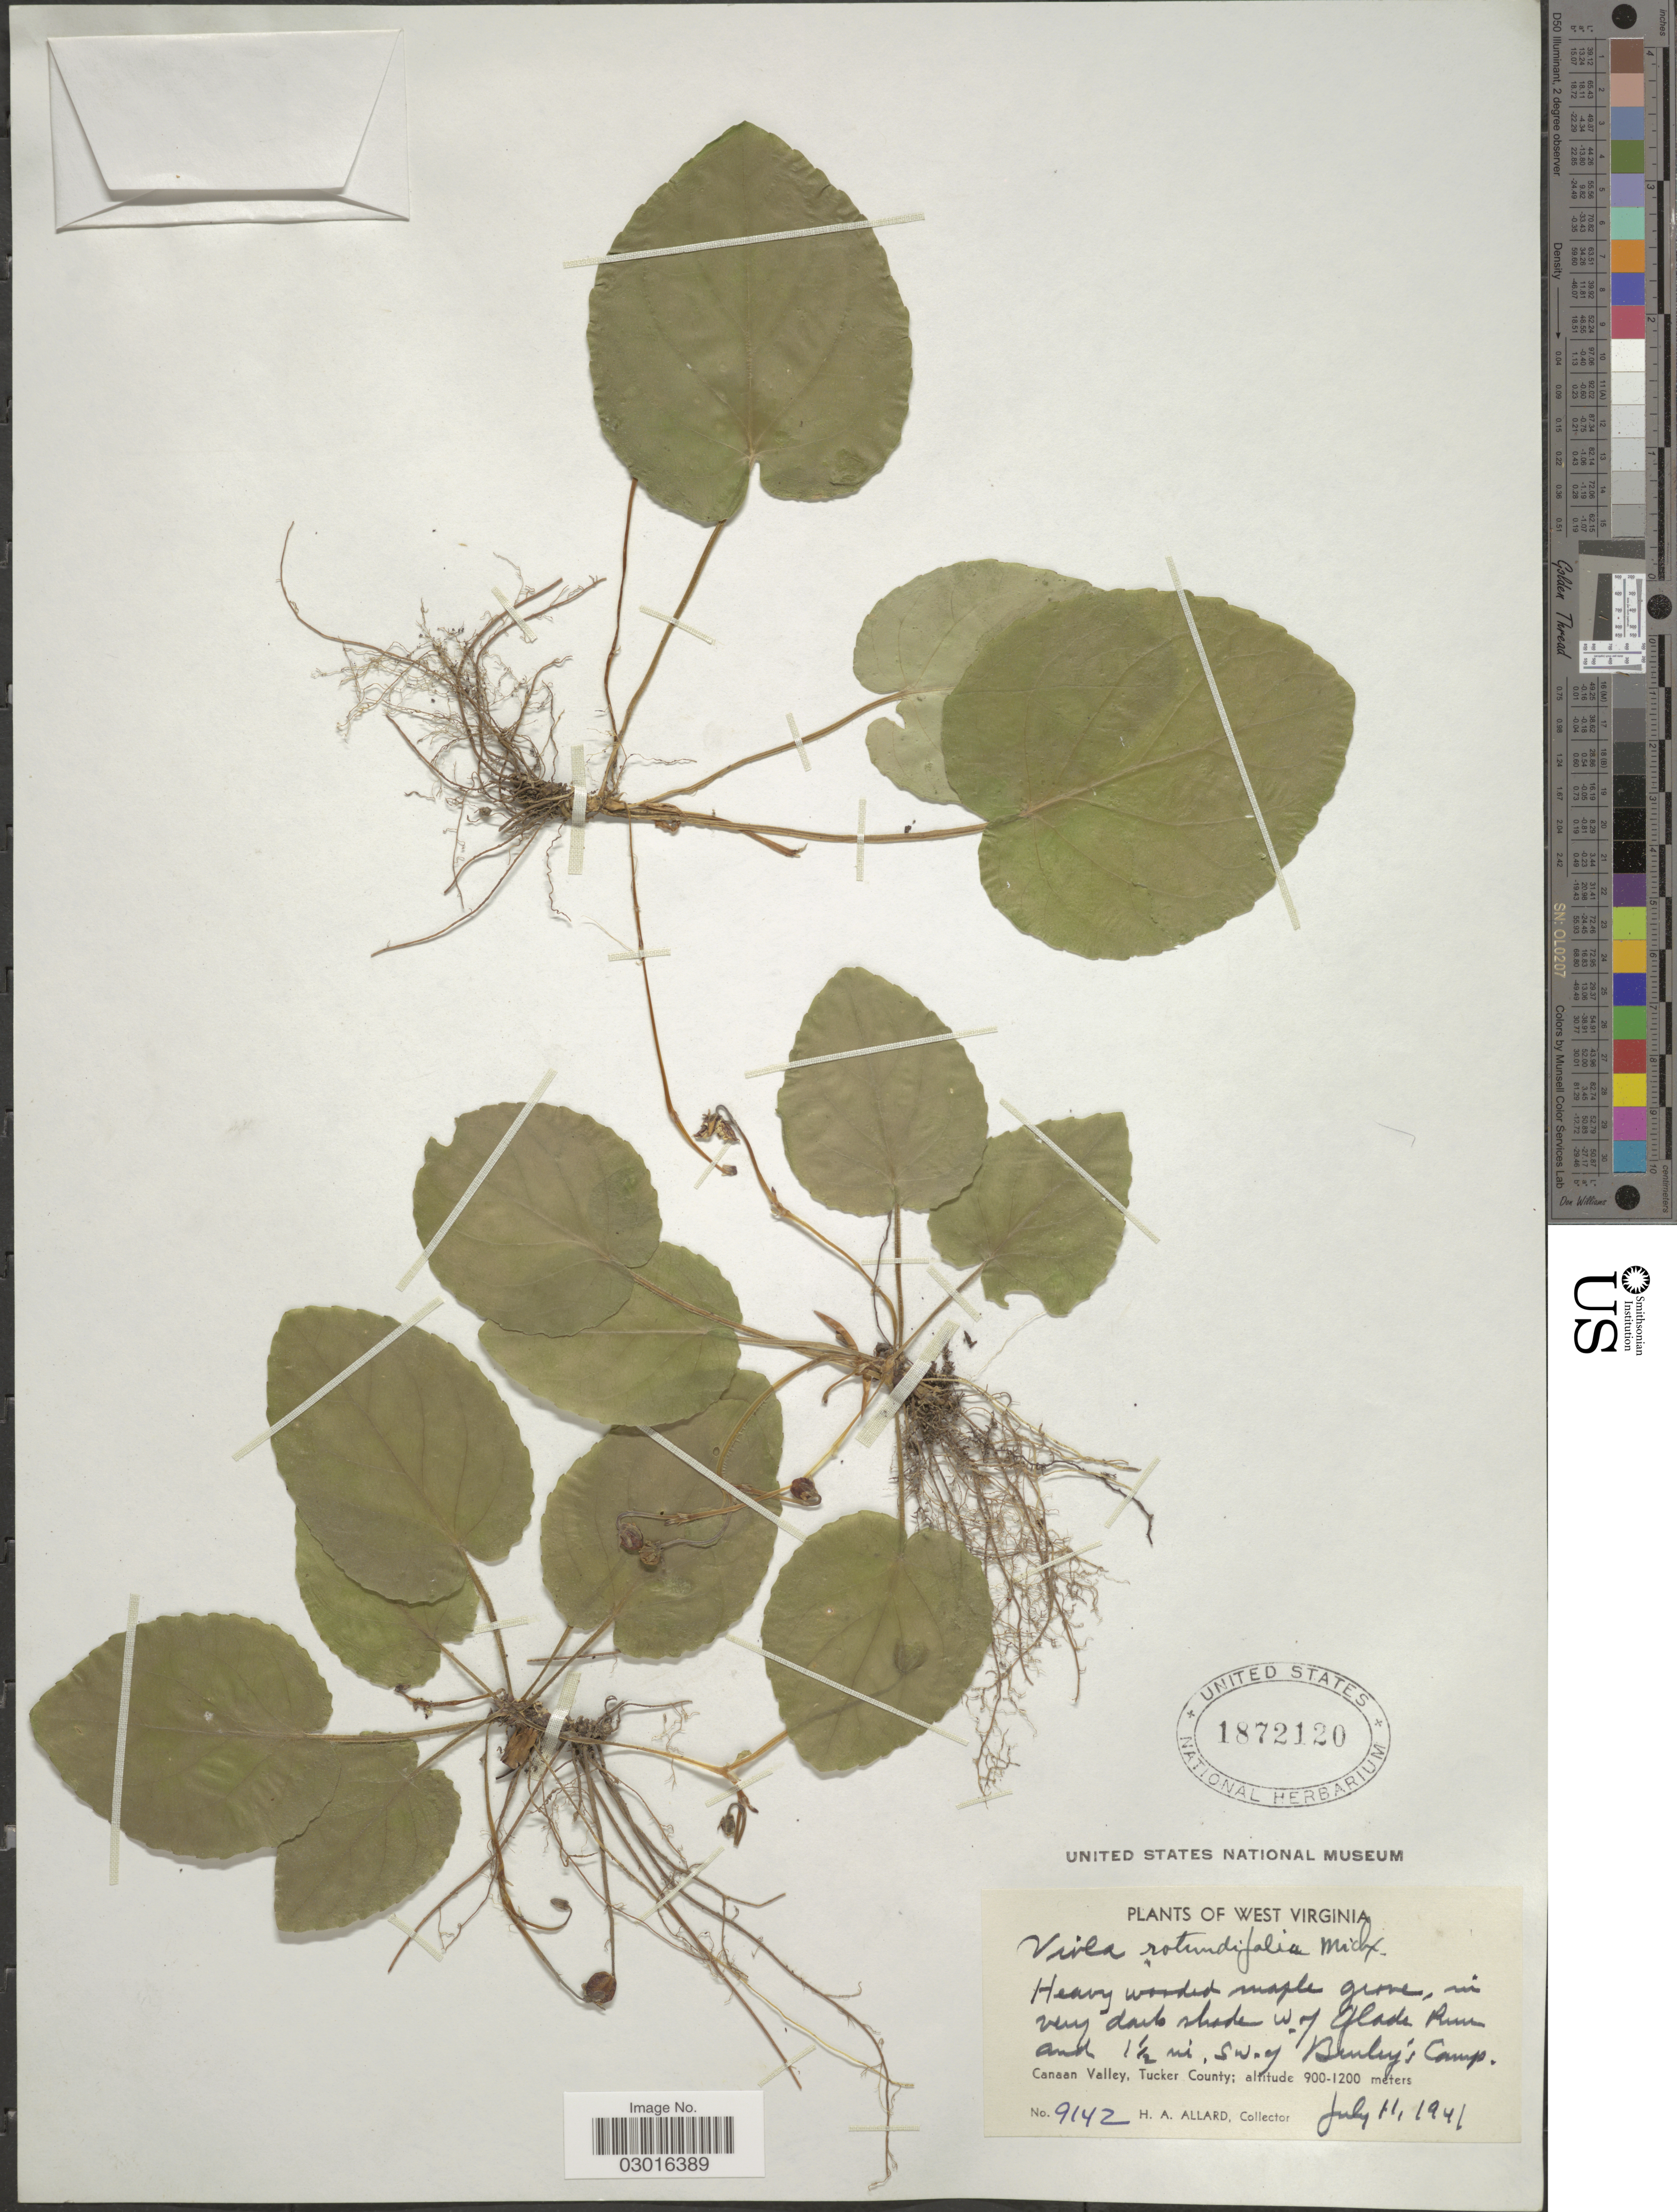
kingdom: Plantae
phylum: Tracheophyta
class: Magnoliopsida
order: Malpighiales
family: Violaceae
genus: Viola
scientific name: Viola rotundifolia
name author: Michx.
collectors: H. A. Allard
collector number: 9142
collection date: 1941-07-11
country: United States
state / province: West Virginia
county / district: Tucker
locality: W. of Glade Run and 1½ mi. S.W. of Burley's Camp. Canaan Valley, Tucker County.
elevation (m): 900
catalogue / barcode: US 1872120